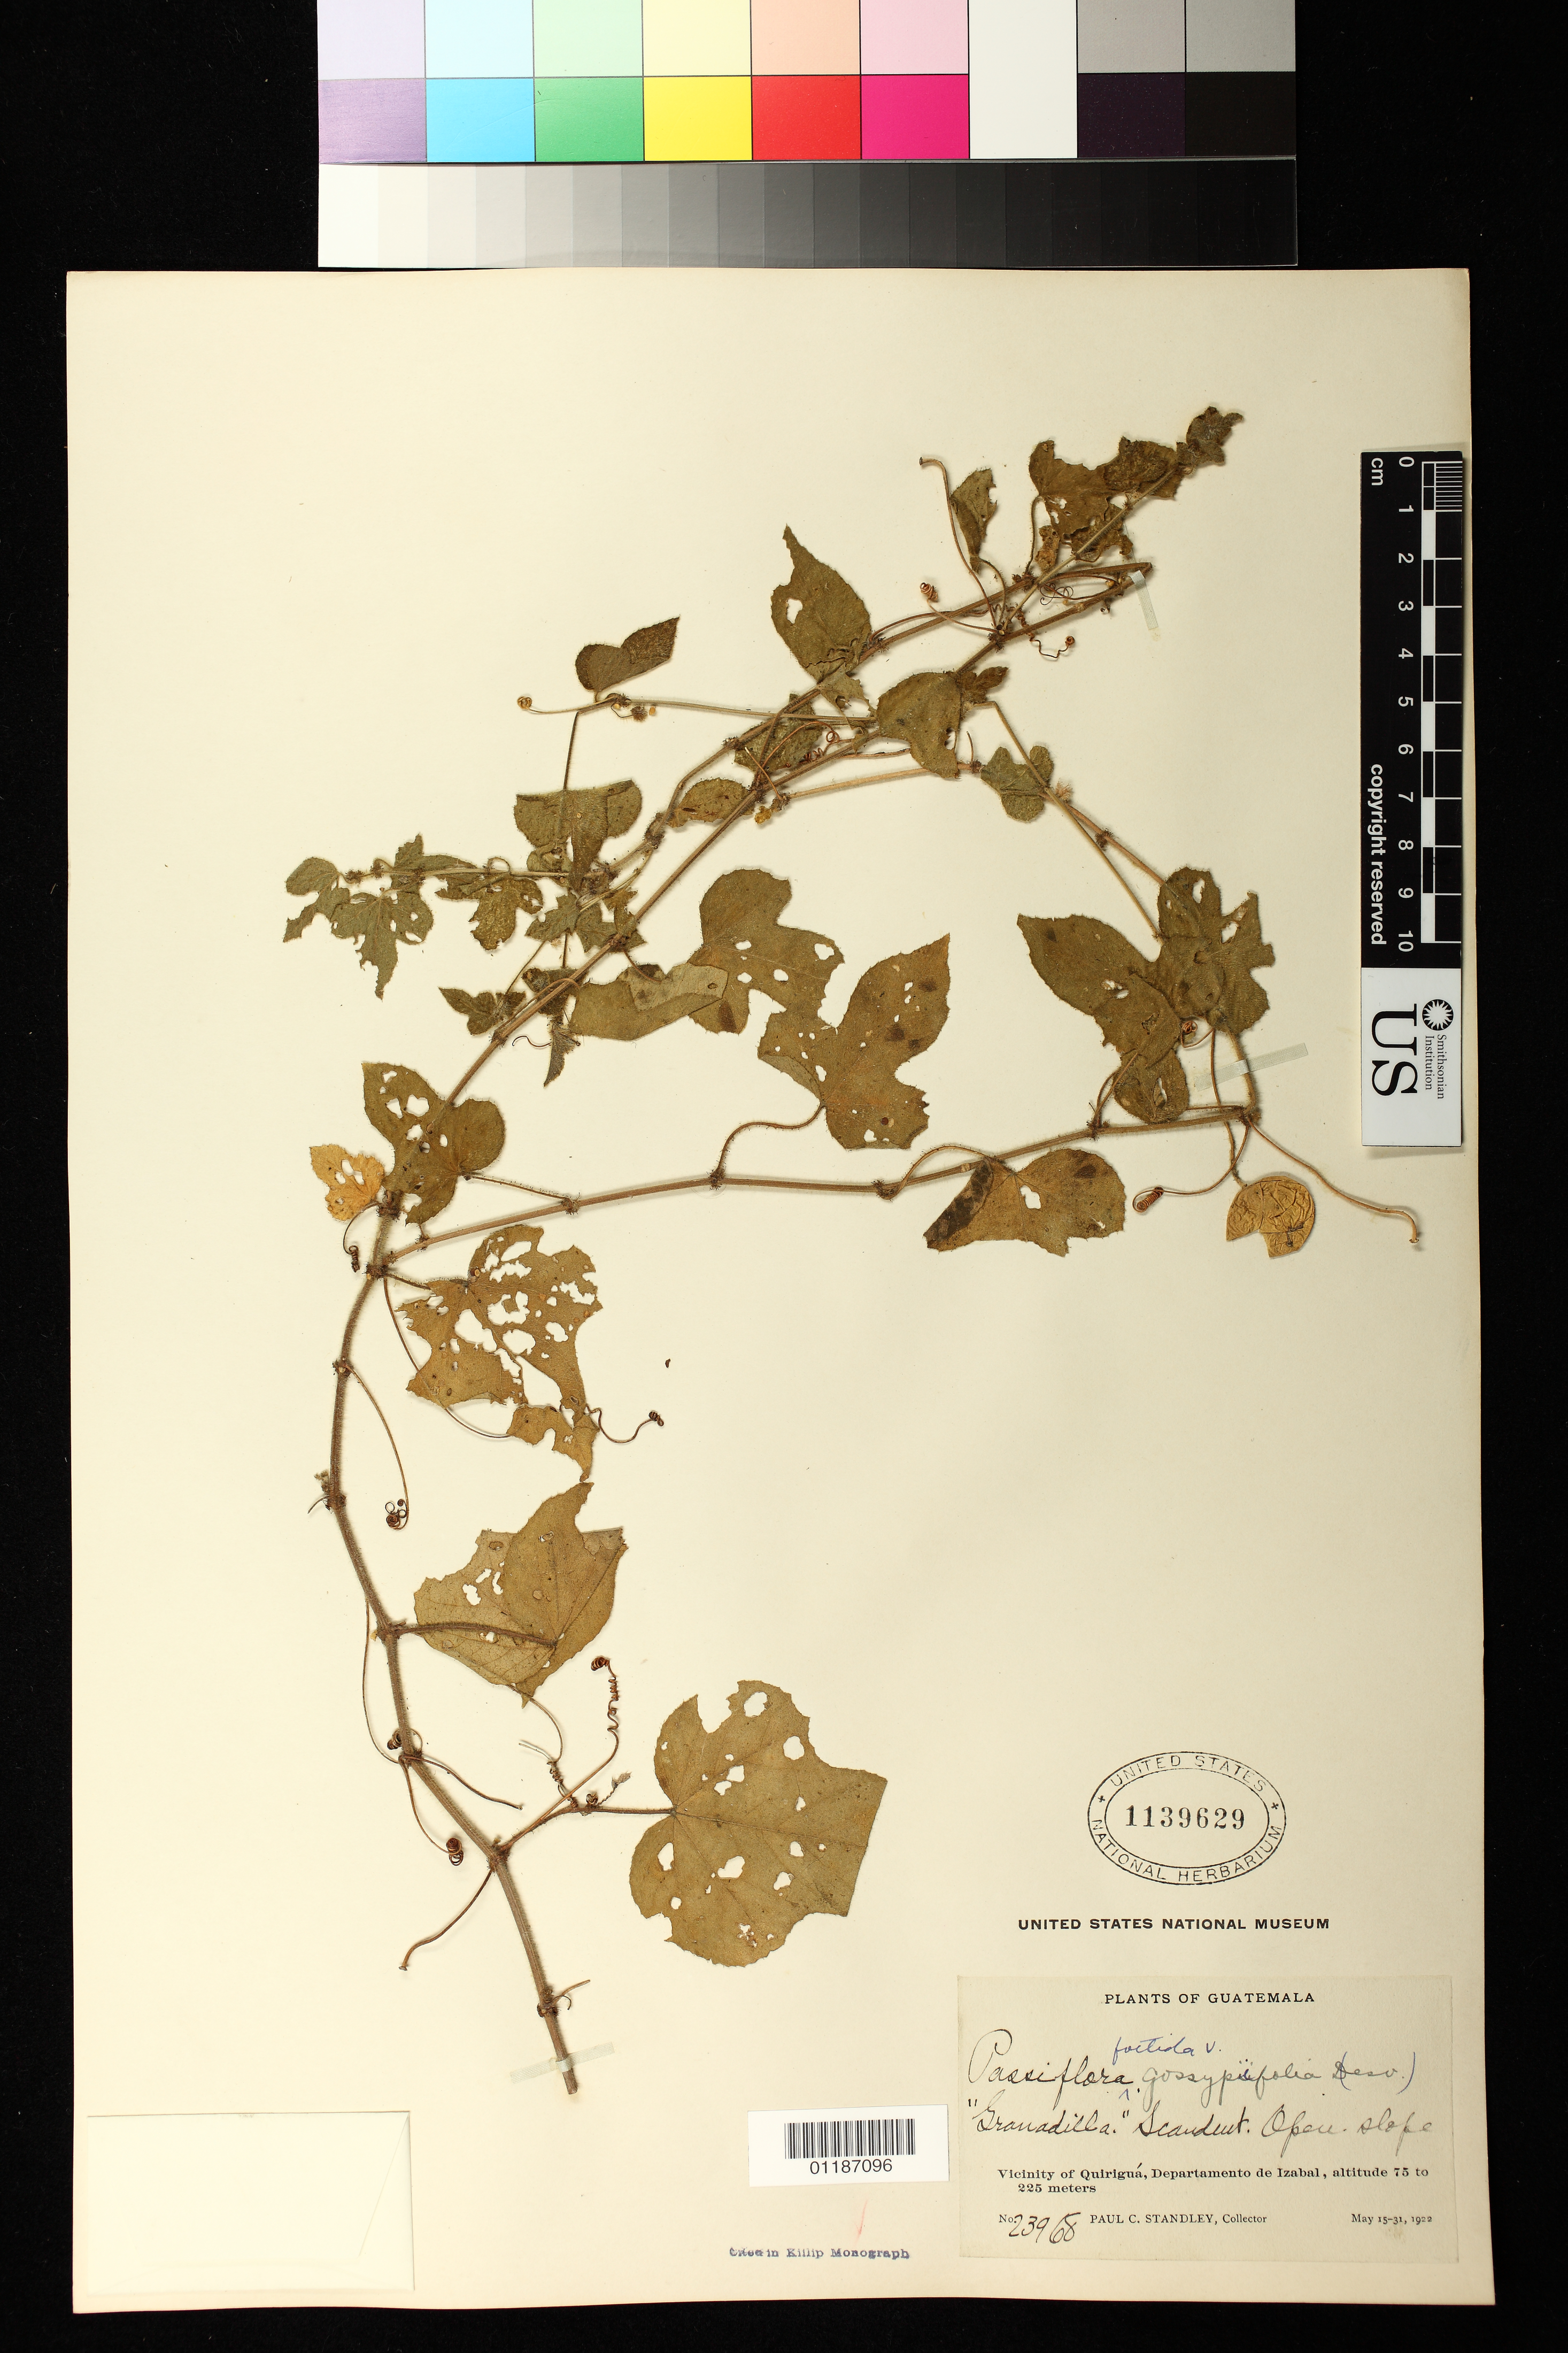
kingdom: Plantae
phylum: Tracheophyta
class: Magnoliopsida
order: Malpighiales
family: Passifloraceae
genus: Passiflora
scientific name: Passiflora foetida var. gossypiifolia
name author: (Desv.) Mast.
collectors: P. C. Standley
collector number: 23968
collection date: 1922-05-15/1922-05-31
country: Guatemala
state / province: Izabal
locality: Vicinity of Quirigna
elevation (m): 75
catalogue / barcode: US 1139629